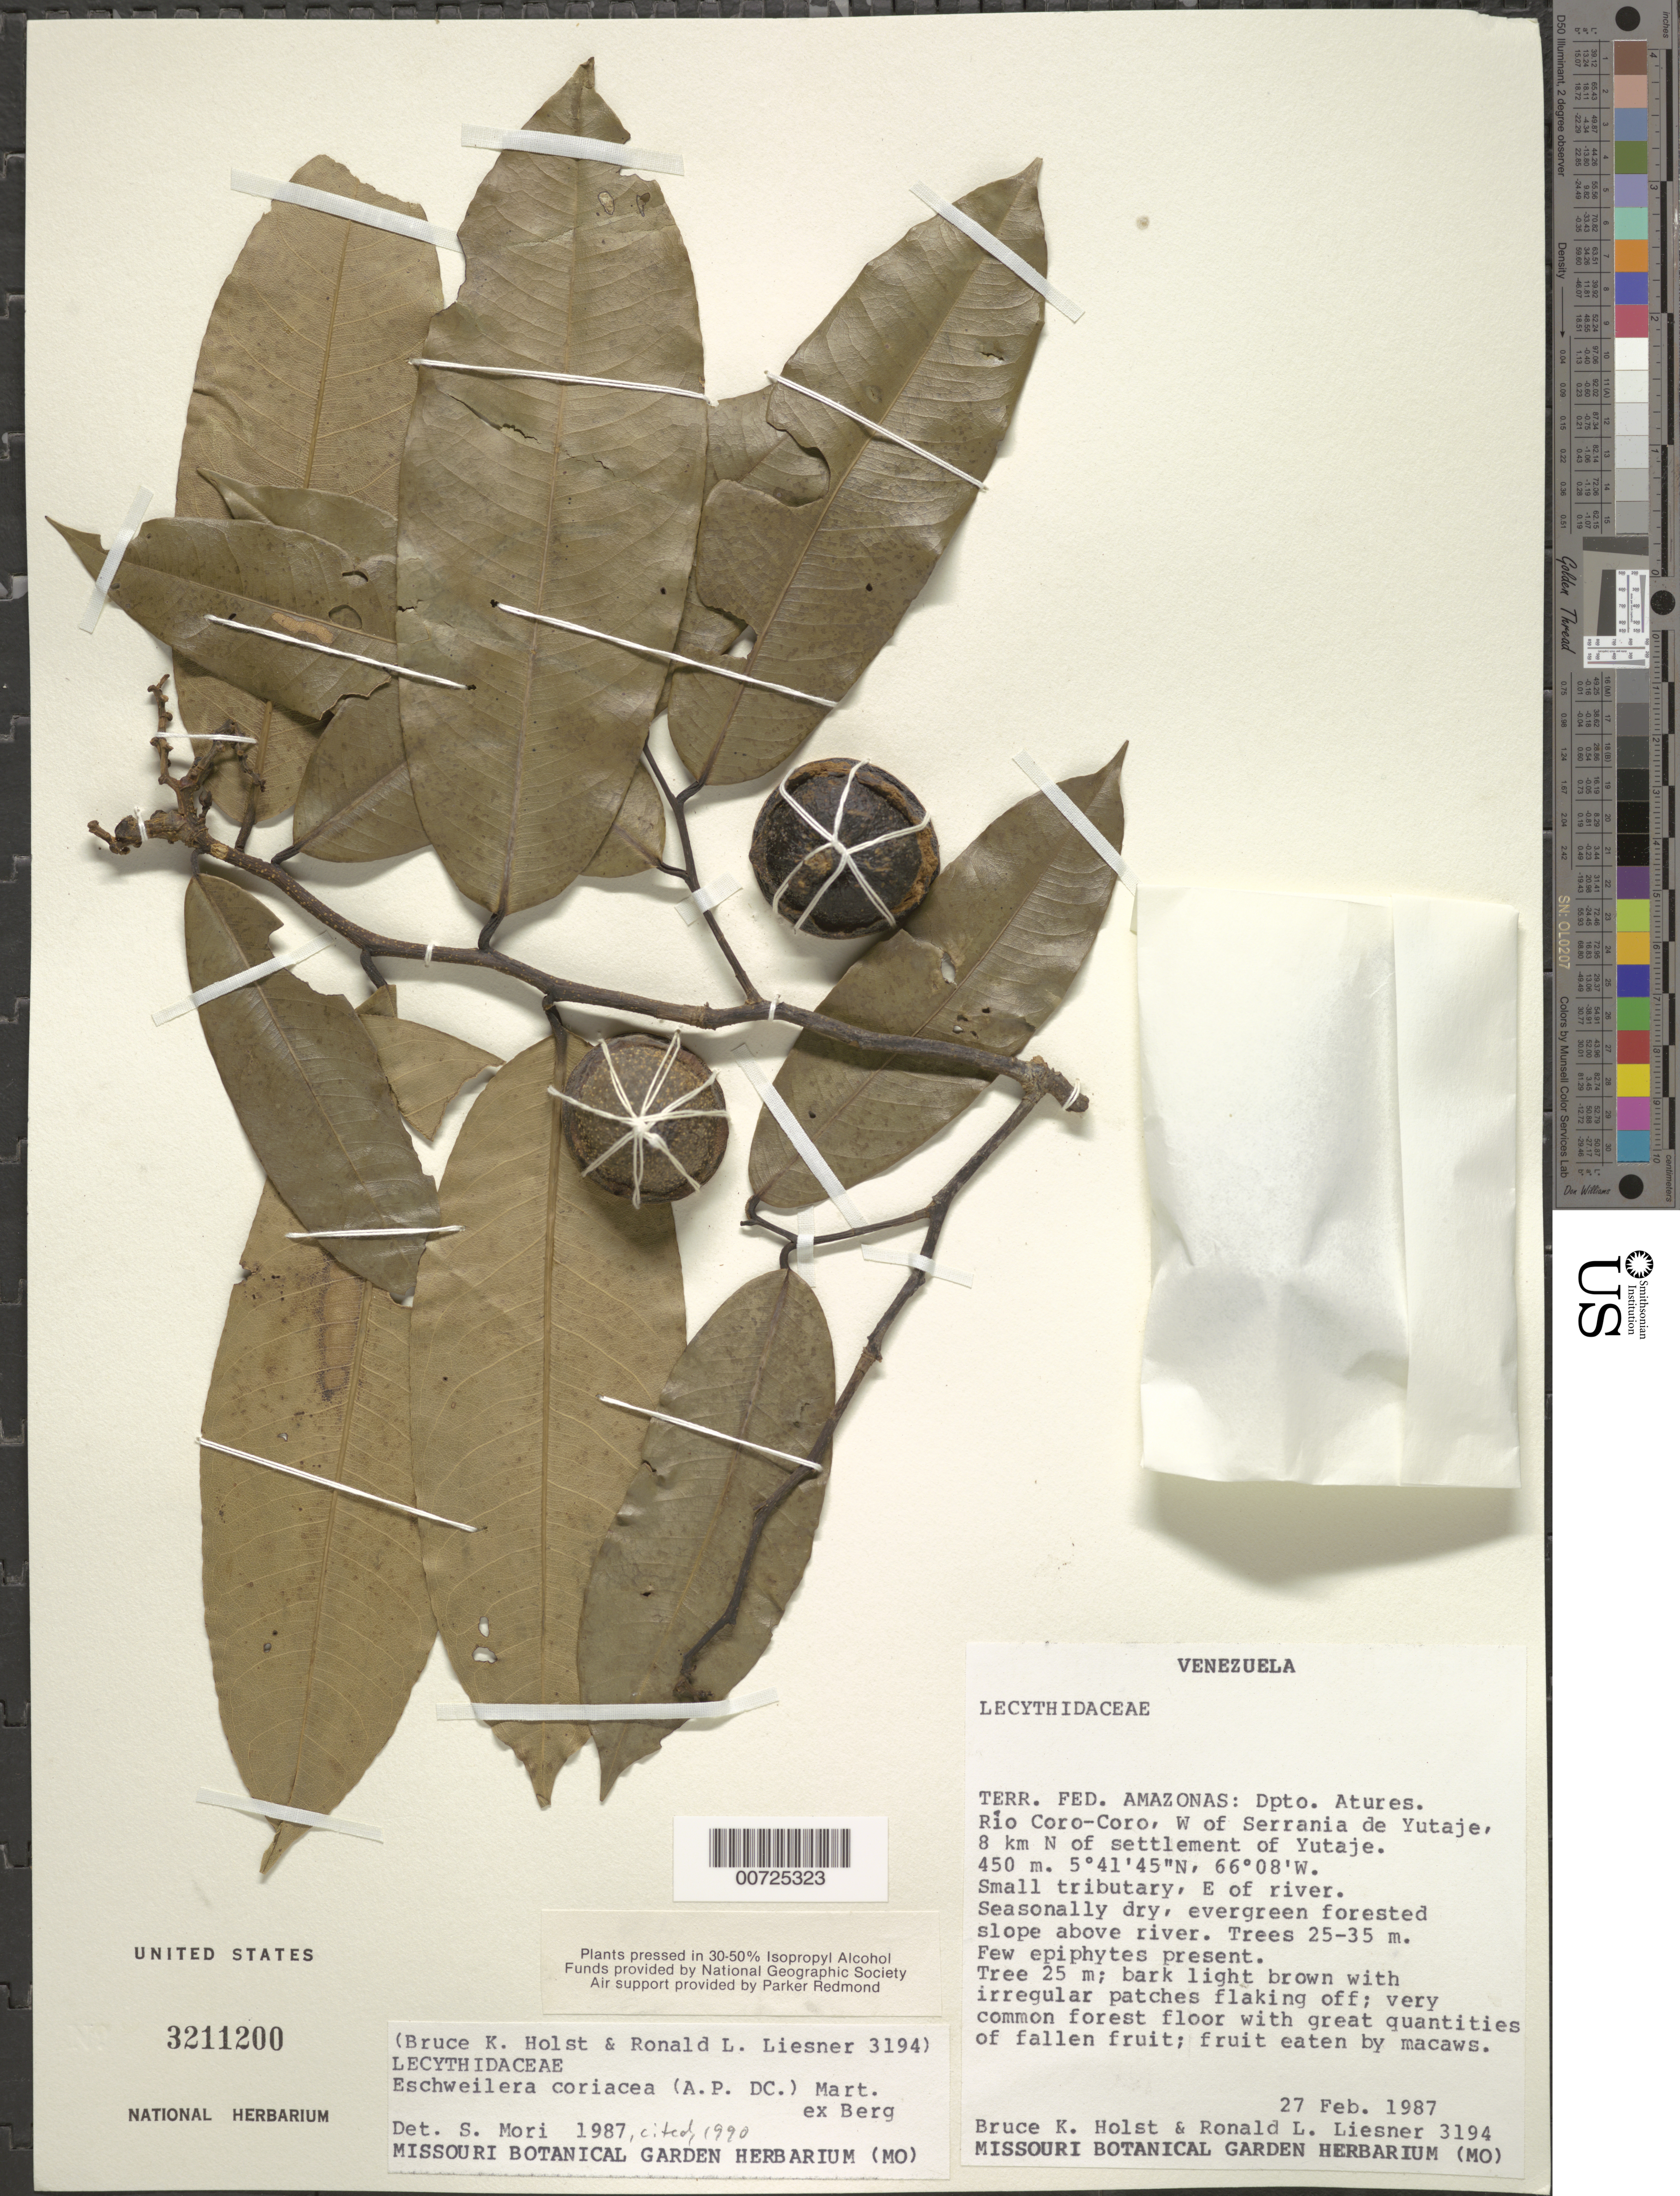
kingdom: Plantae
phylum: Tracheophyta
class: Magnoliopsida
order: Ericales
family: Lecythidaceae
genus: Eschweilera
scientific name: Eschweilera coriacea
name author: (DC.) S.A. Mori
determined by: Mori, Scott A.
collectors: B. Holst & R. L. Liesner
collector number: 3194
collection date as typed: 27-Feb-87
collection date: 1987-02-27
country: Venezuela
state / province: Amazonas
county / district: Atures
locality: Río Coro-Coro, W of Serrania de Yutajé, 8 km N of Yutajé settlement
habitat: Seasonally dry evergreen forested slope above river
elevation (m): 450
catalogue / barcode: US 3211200